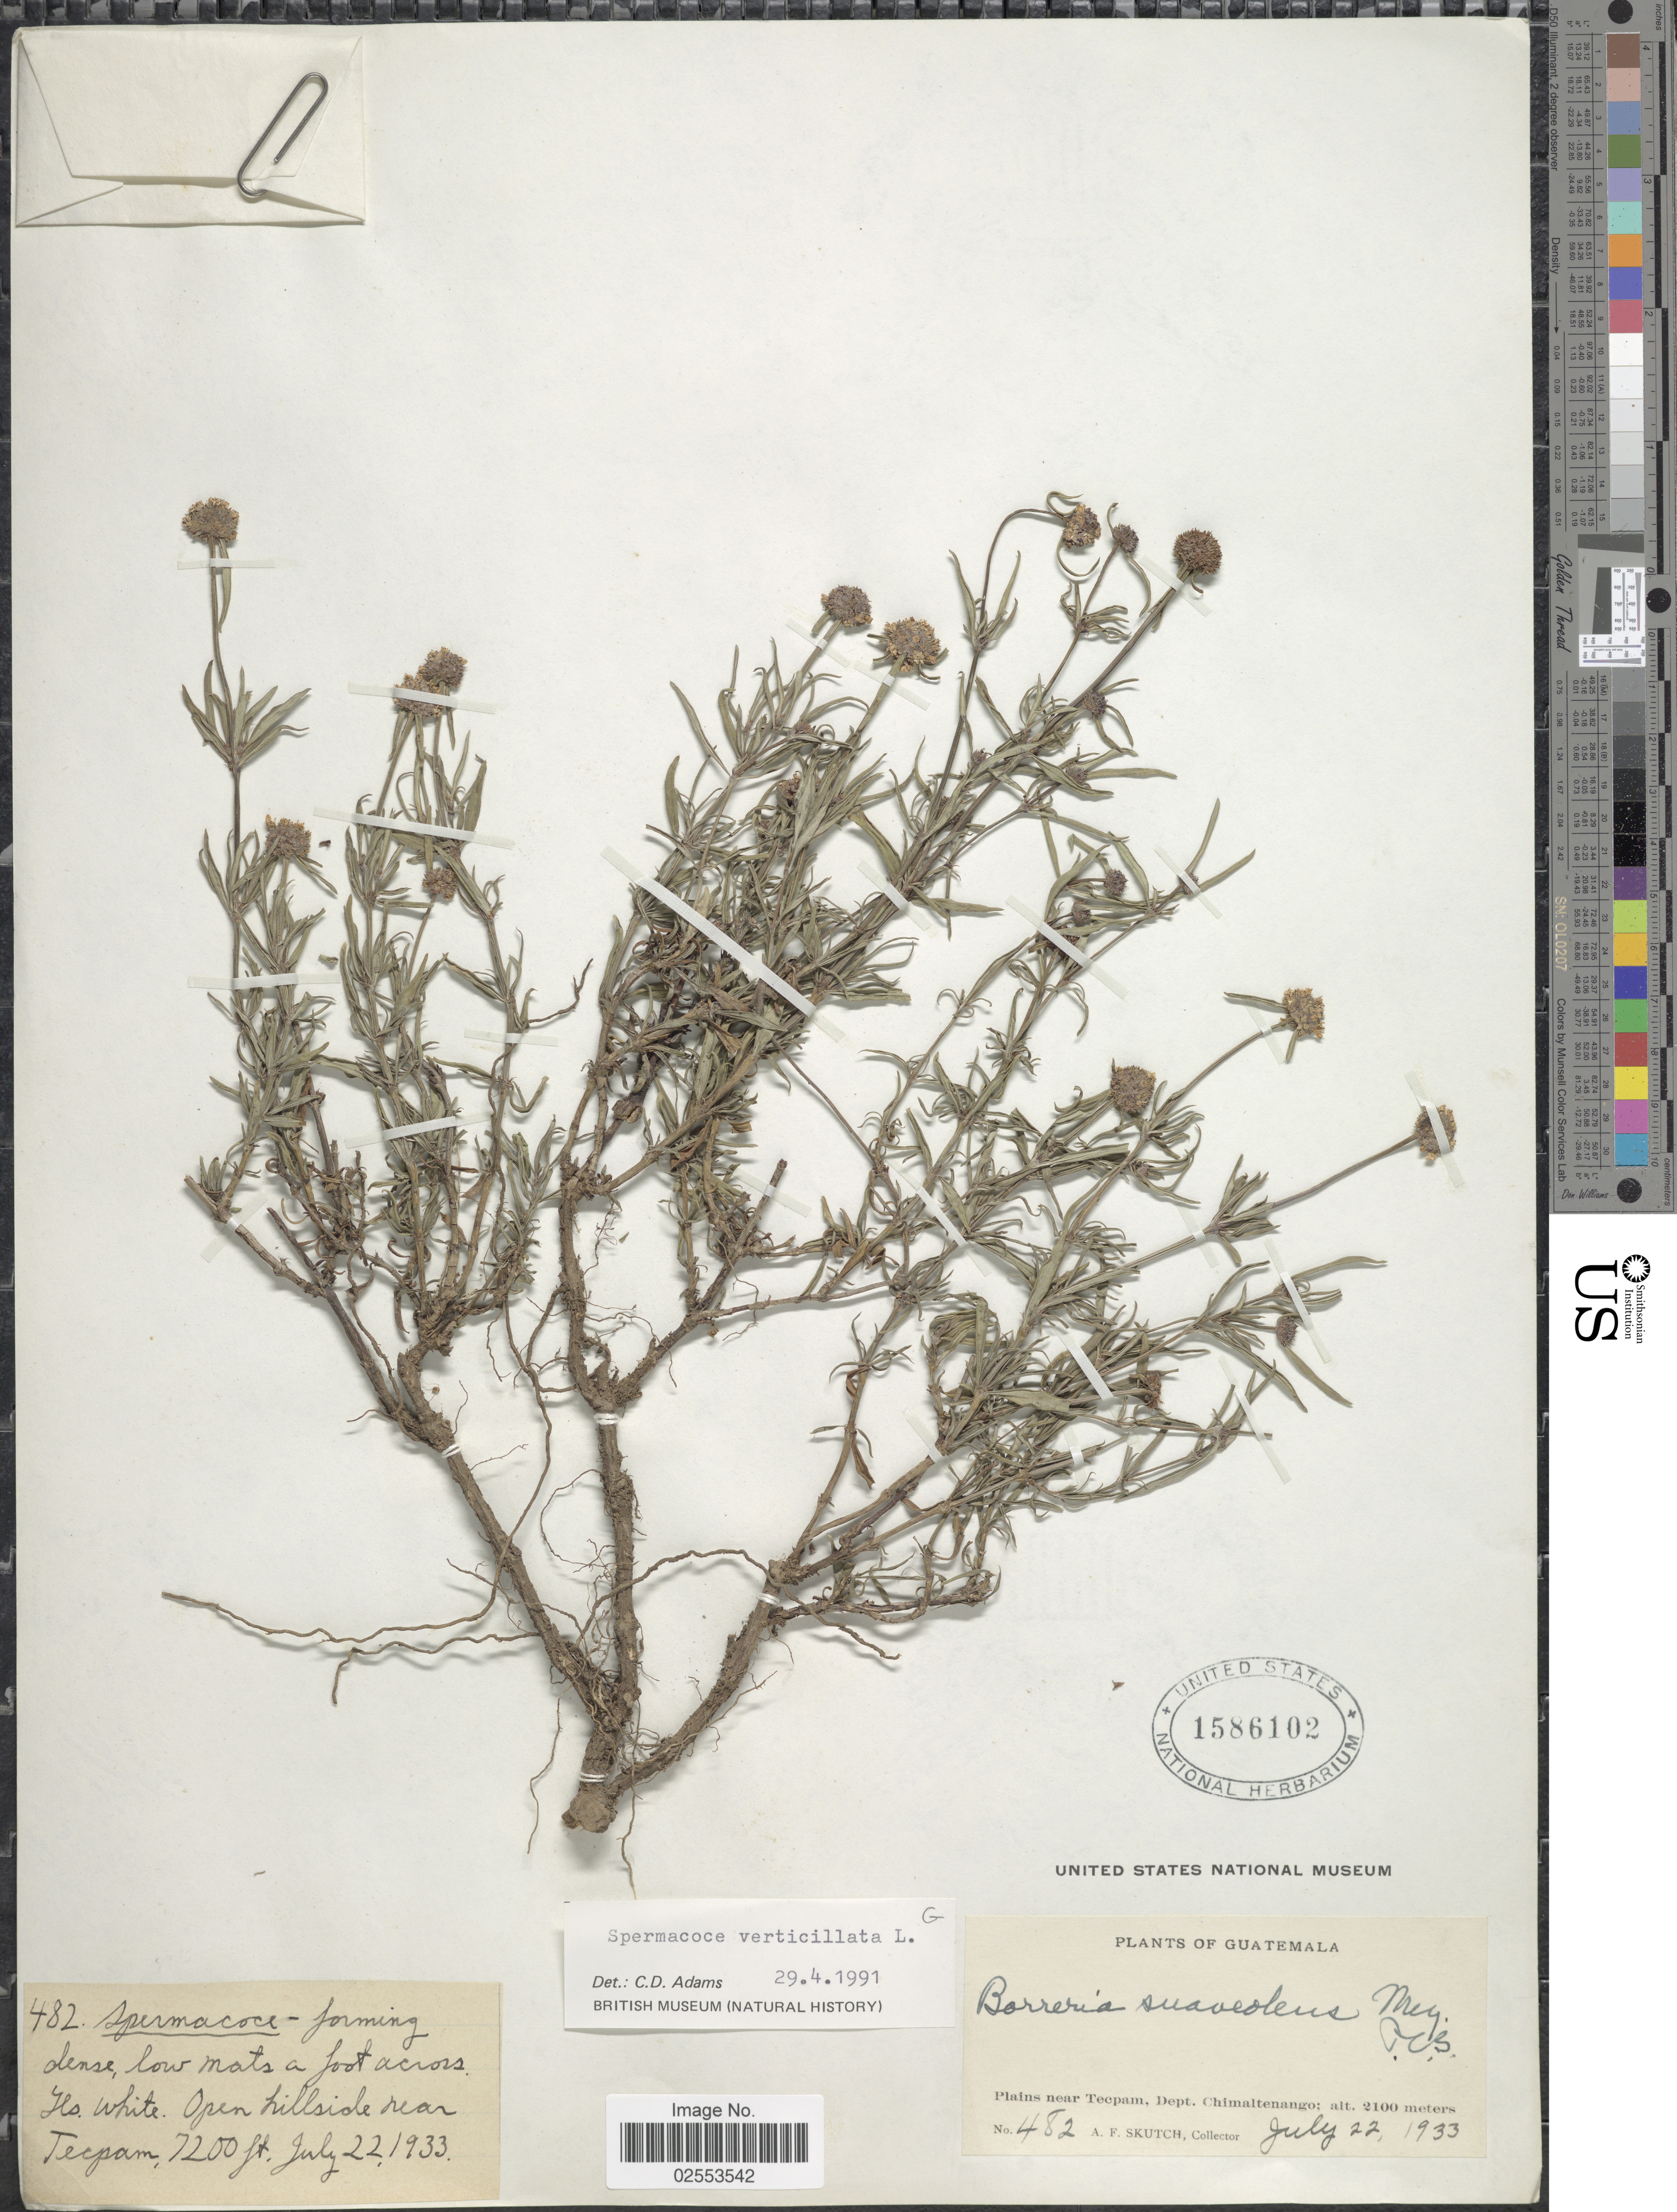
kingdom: Plantae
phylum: Tracheophyta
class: Magnoliopsida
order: Gentianales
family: Rubiaceae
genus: Spermacoce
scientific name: Spermacoce verticillata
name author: L.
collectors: A. F. Skutch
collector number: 482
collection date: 1933-07-22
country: Guatemala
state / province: Chimaltenango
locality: Near Tecpam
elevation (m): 2195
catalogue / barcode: US 1586102